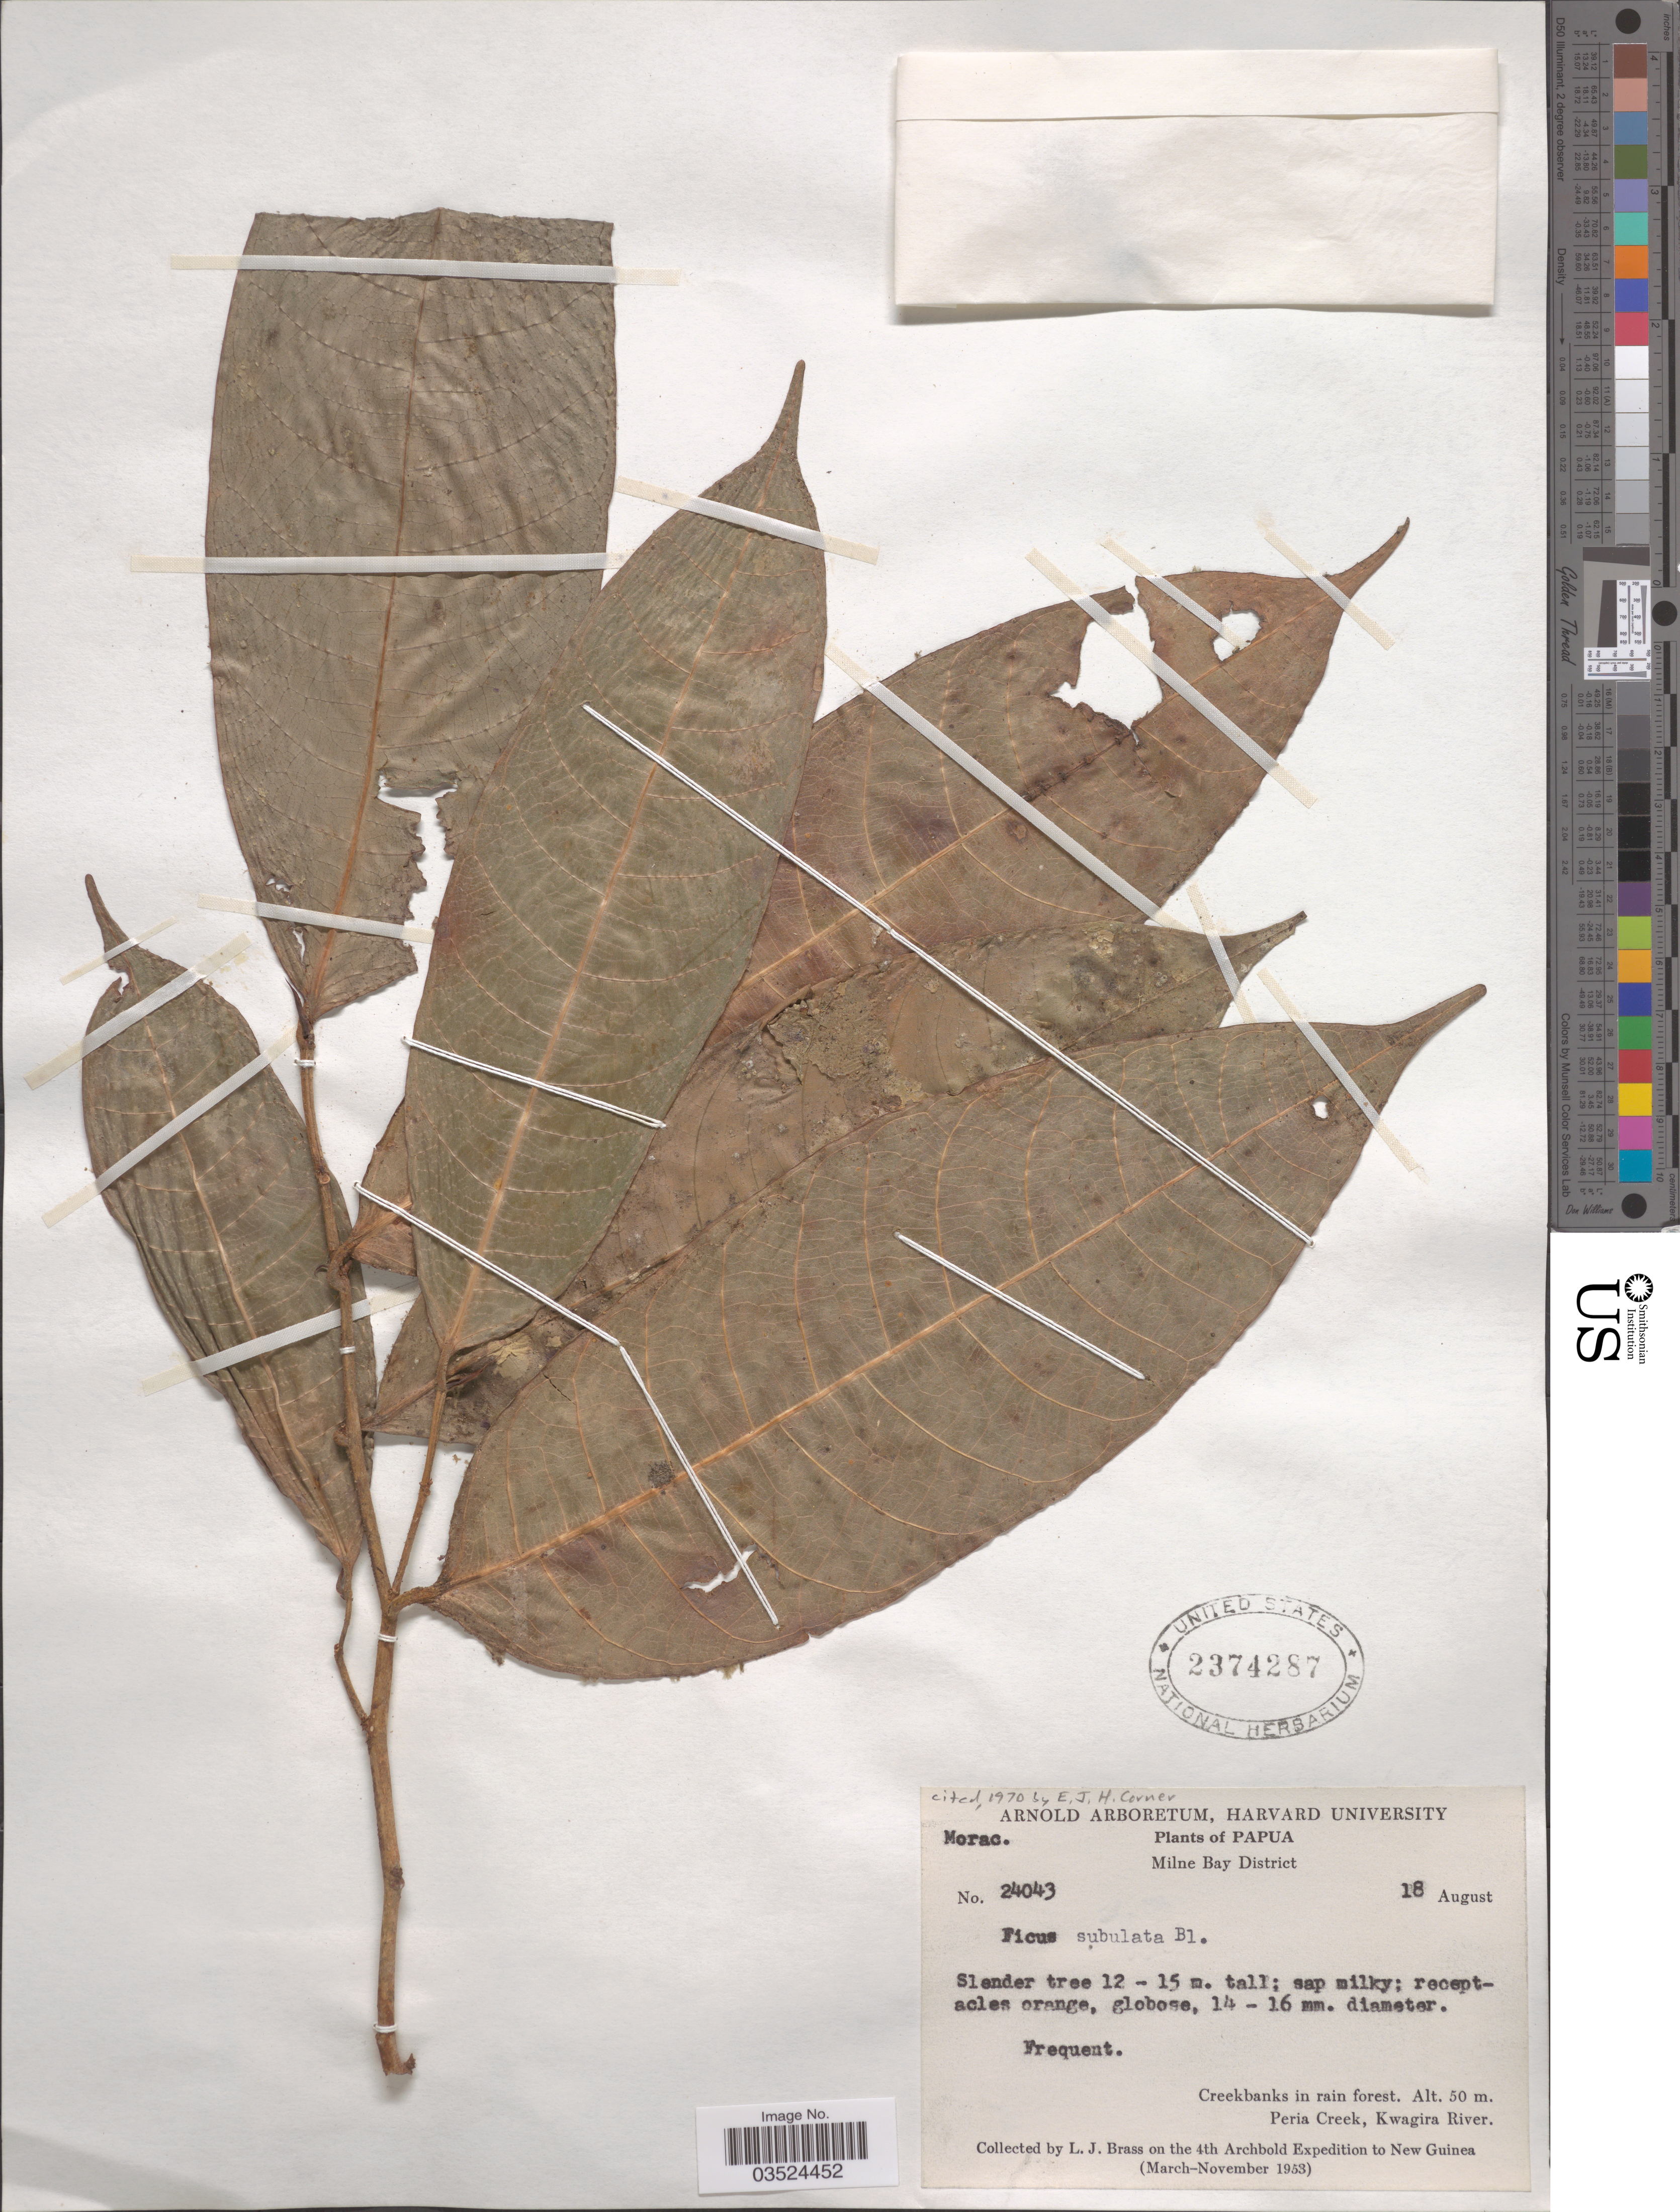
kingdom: Plantae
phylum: Tracheophyta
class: Magnoliopsida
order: Rosales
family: Moraceae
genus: Ficus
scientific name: Ficus subulata var. subulata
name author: Blume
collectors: L. J. Brass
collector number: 24043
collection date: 1953-08-18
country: Papua New Guinea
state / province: Milne Bay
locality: Papua. Milne Bay District. Peria Creek, Kwagira River. New Guinea.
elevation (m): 50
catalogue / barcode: US 2374287